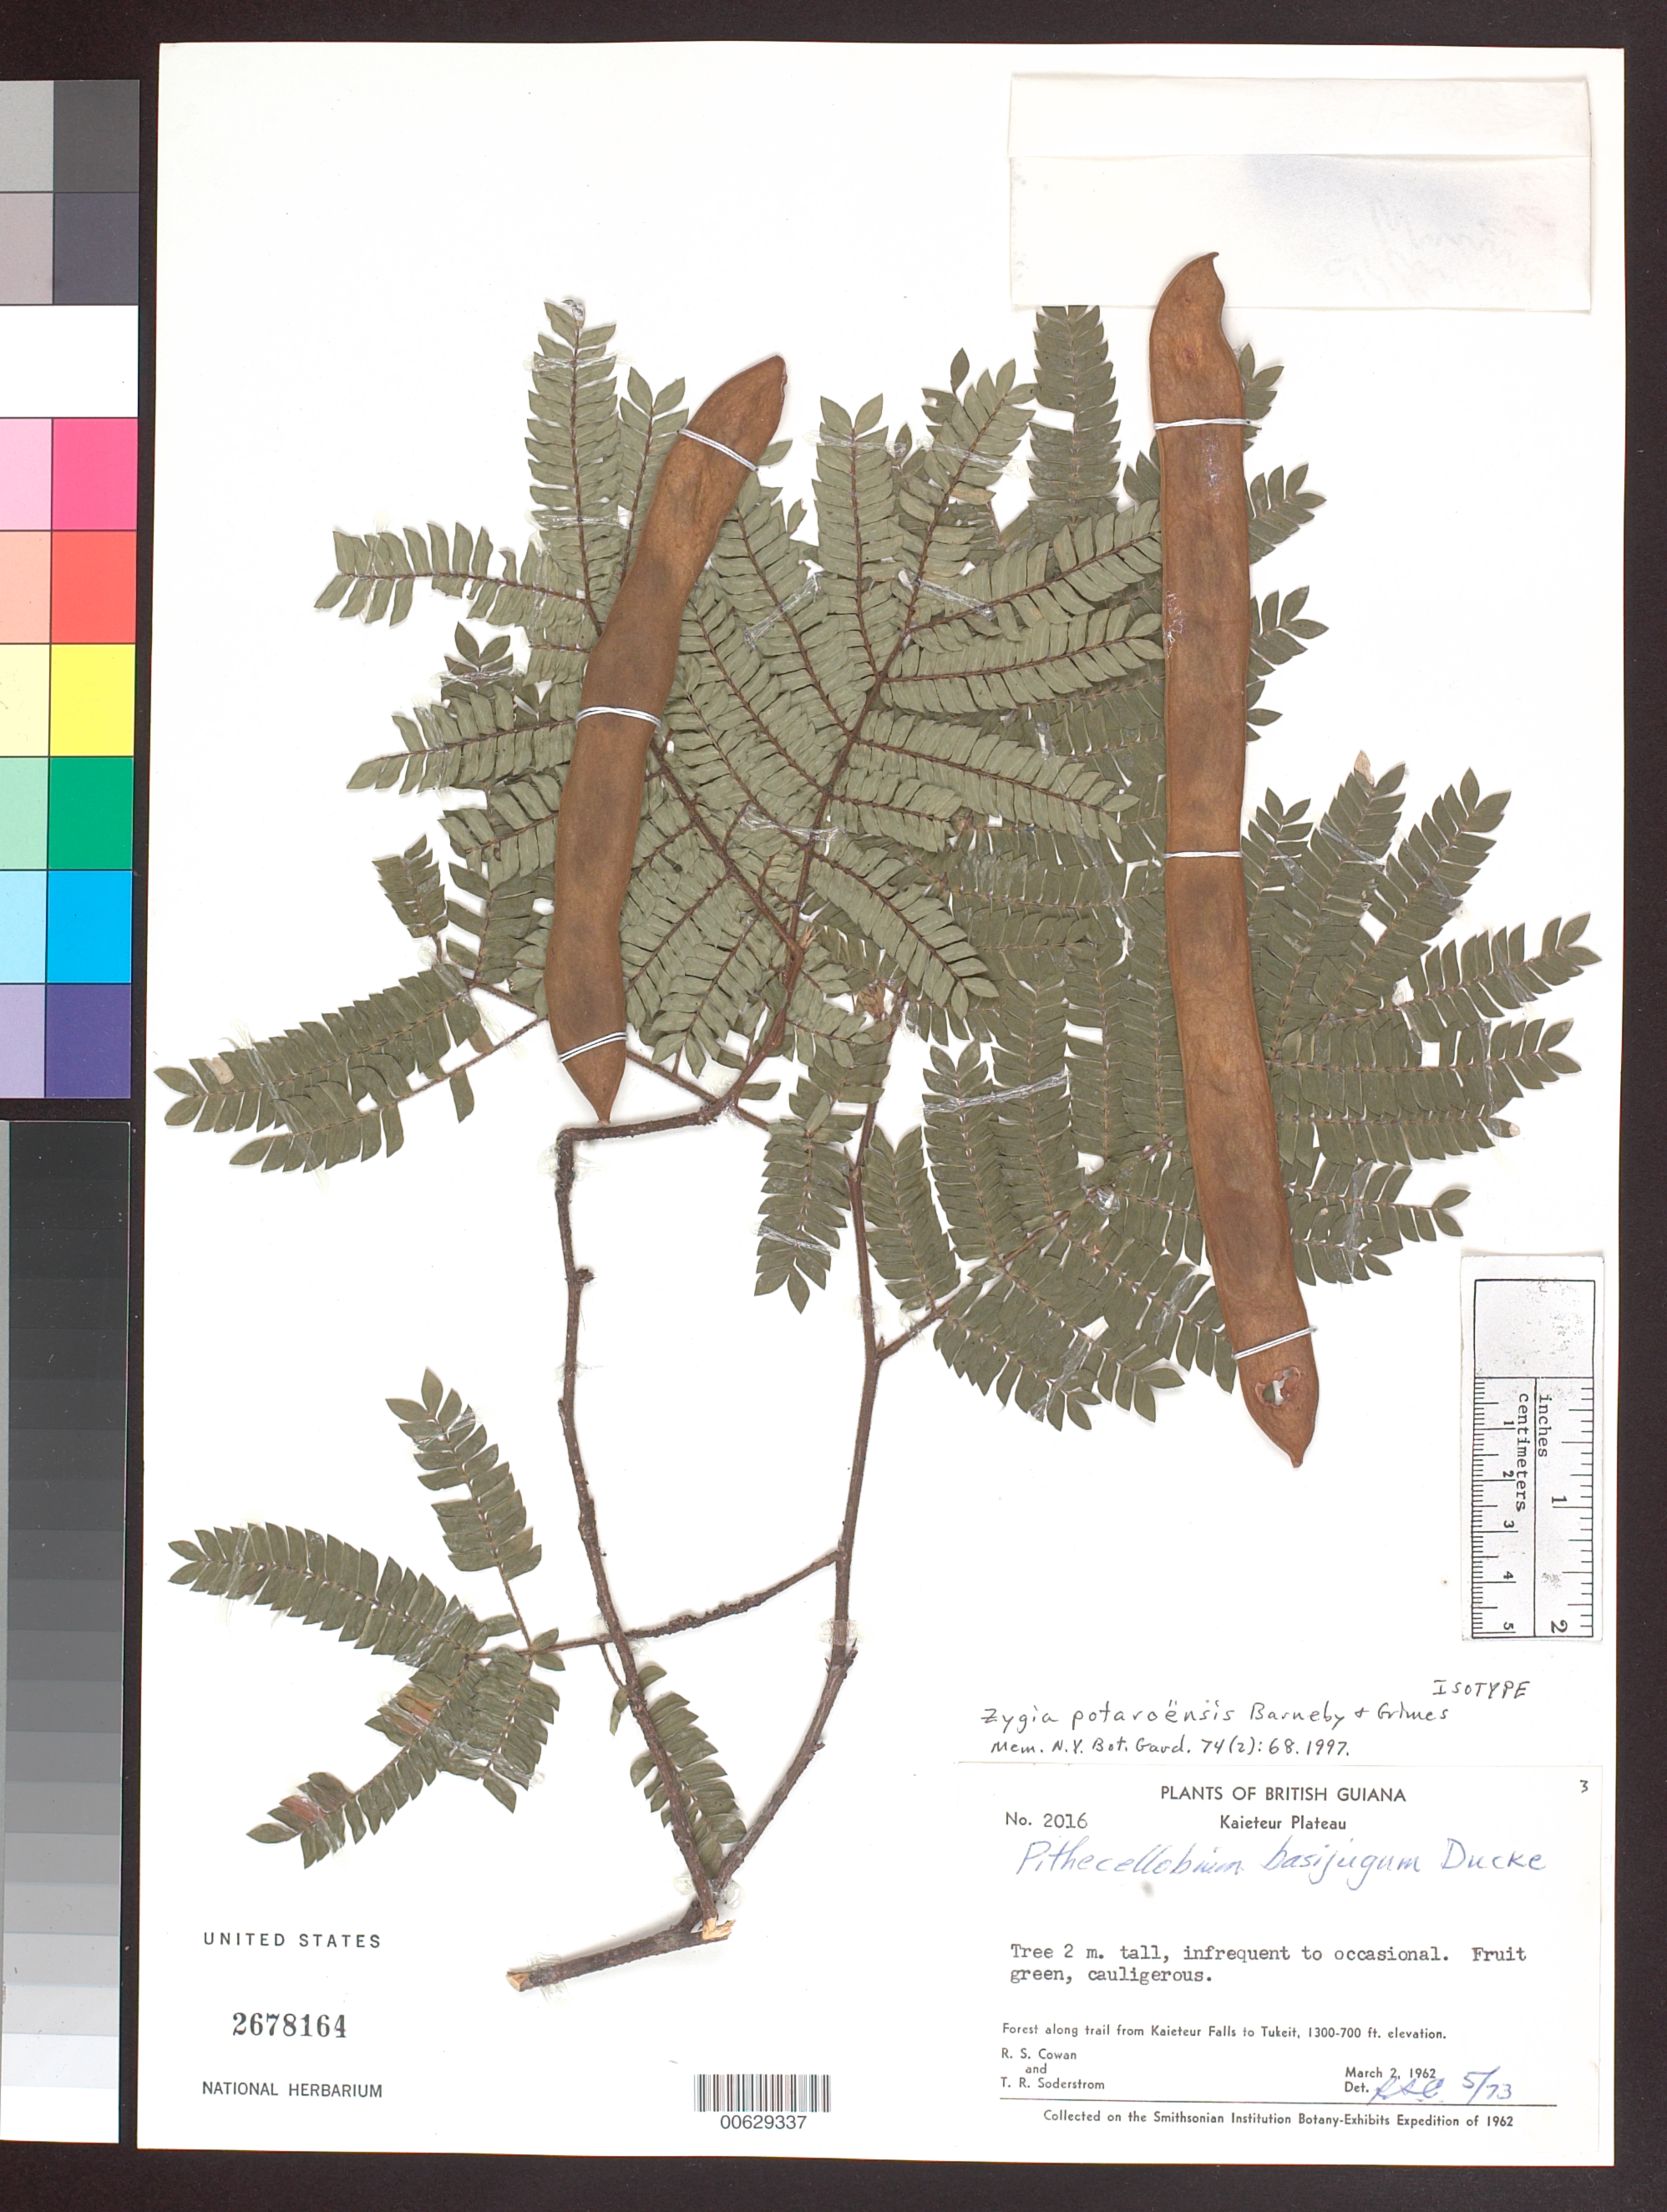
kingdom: Plantae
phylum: Tracheophyta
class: Magnoliopsida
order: Fabales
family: Fabaceae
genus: Zygia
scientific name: Zygia potaroënsis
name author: Barneby & J.W. Grimes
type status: Isotype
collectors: R. S. Cowan & T. R. Soderstrom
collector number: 2016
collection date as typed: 02 Mar 1962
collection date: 1962-03-02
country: Guyana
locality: Kaieteur Falls to Tukeit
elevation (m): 213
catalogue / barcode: US 2678164